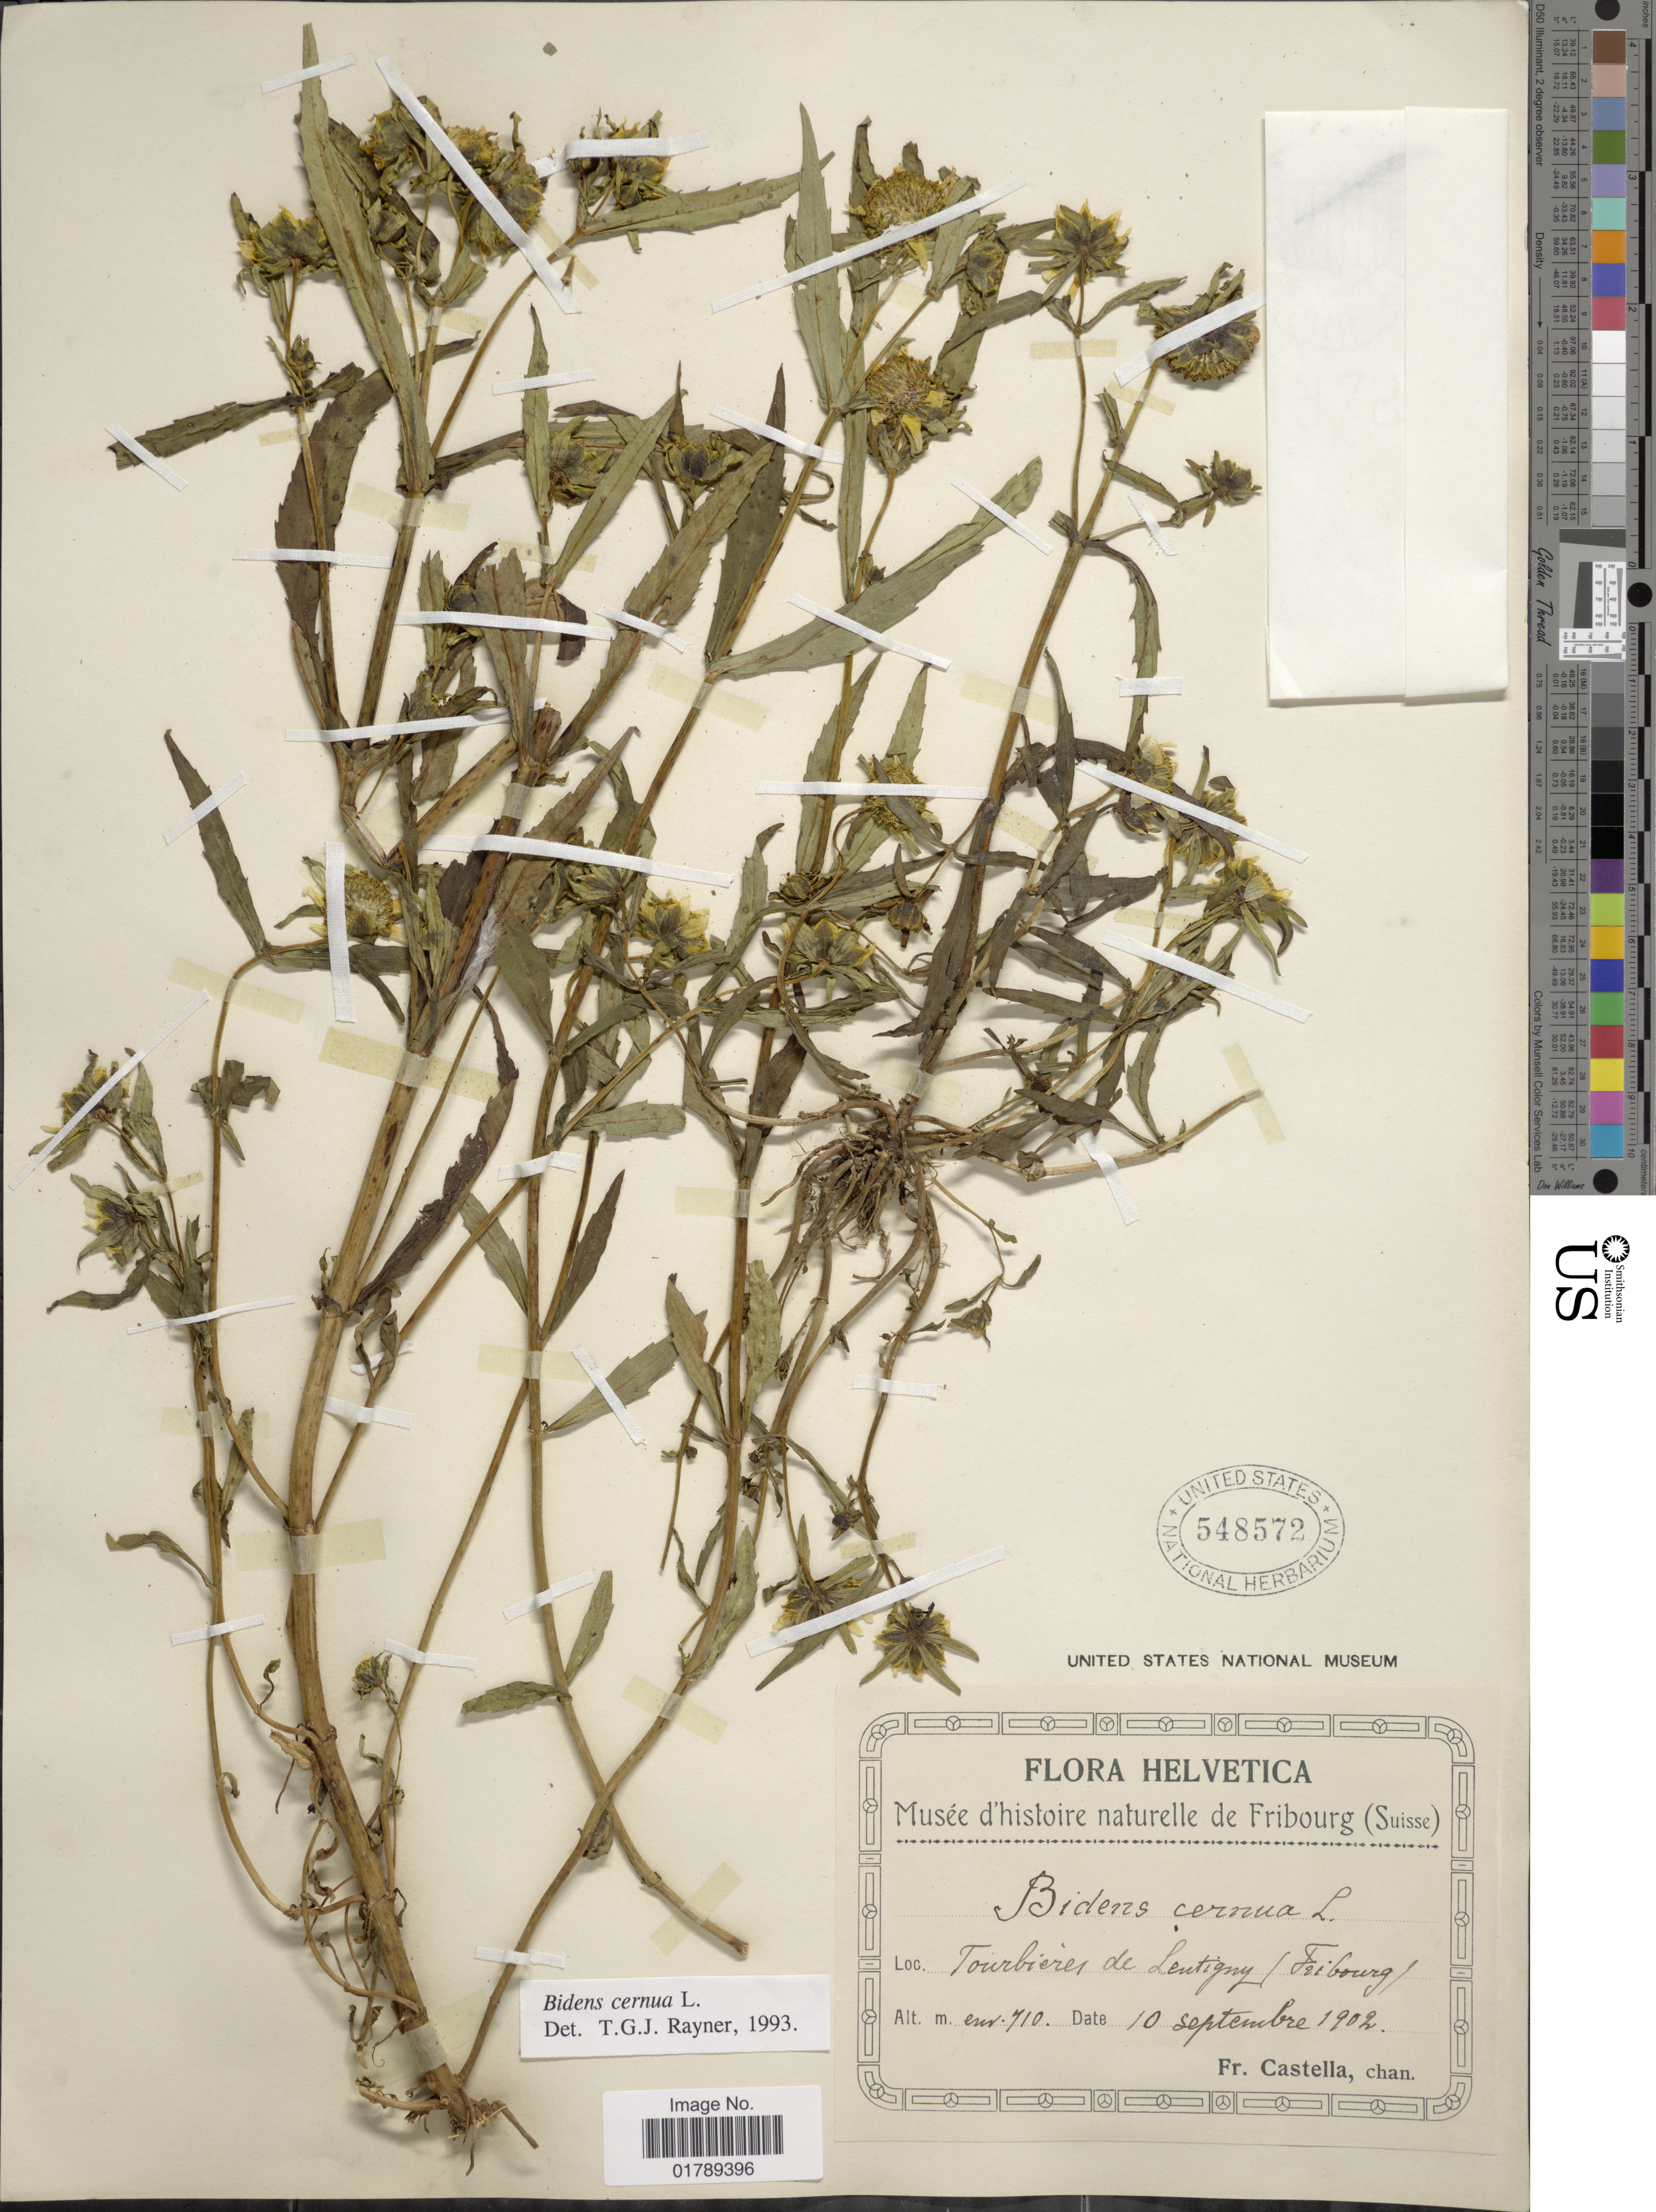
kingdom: Plantae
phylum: Tracheophyta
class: Magnoliopsida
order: Asterales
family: Asteraceae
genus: Bidens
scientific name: Bidens cernua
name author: L.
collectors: Fr. Castella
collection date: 1902-09-10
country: Switzerland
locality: Helvetica. Tourbieres de Lentigny Frebourg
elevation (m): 710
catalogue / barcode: US 548572